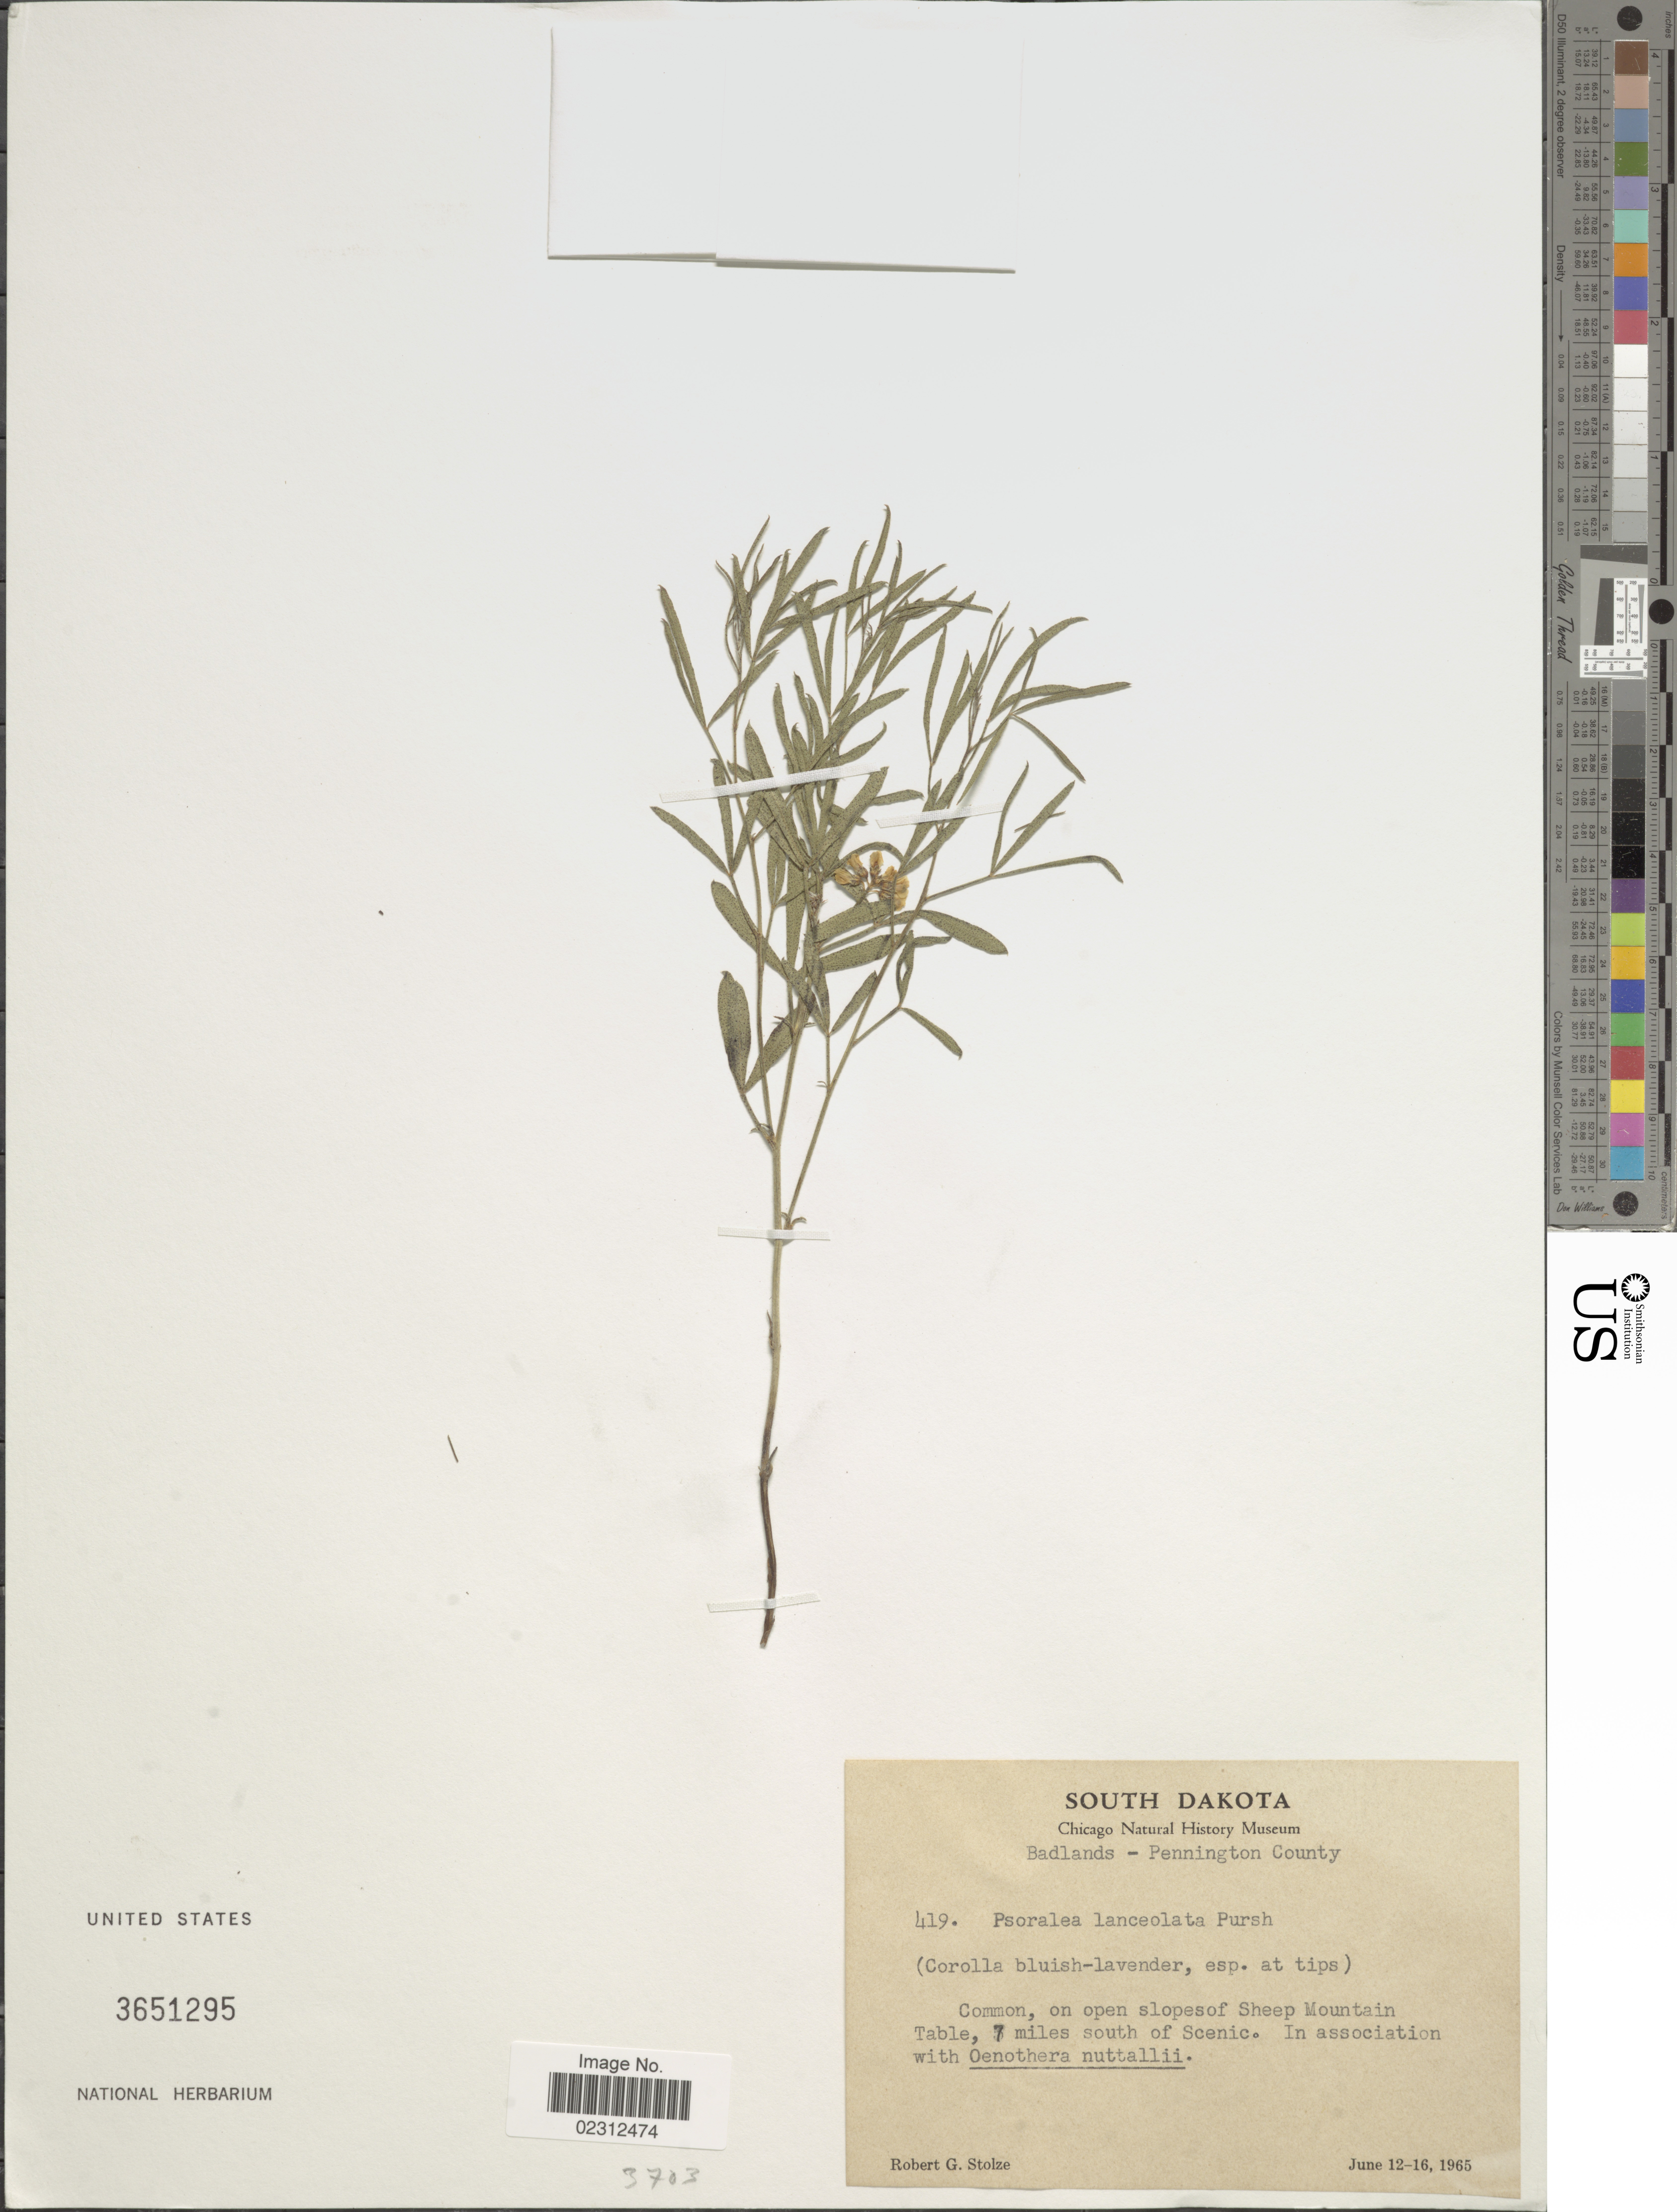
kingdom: Plantae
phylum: Tracheophyta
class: Magnoliopsida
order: Fabales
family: Fabaceae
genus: Psoralea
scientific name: Psoralea lanceolata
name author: Pursh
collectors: R. G. Stolze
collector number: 419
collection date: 1965-06-12/1965-06-16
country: United States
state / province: South Dakota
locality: Common, on slopes of Sheep Mountain Table, 7 miles south of Scenic.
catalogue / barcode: US 3651295